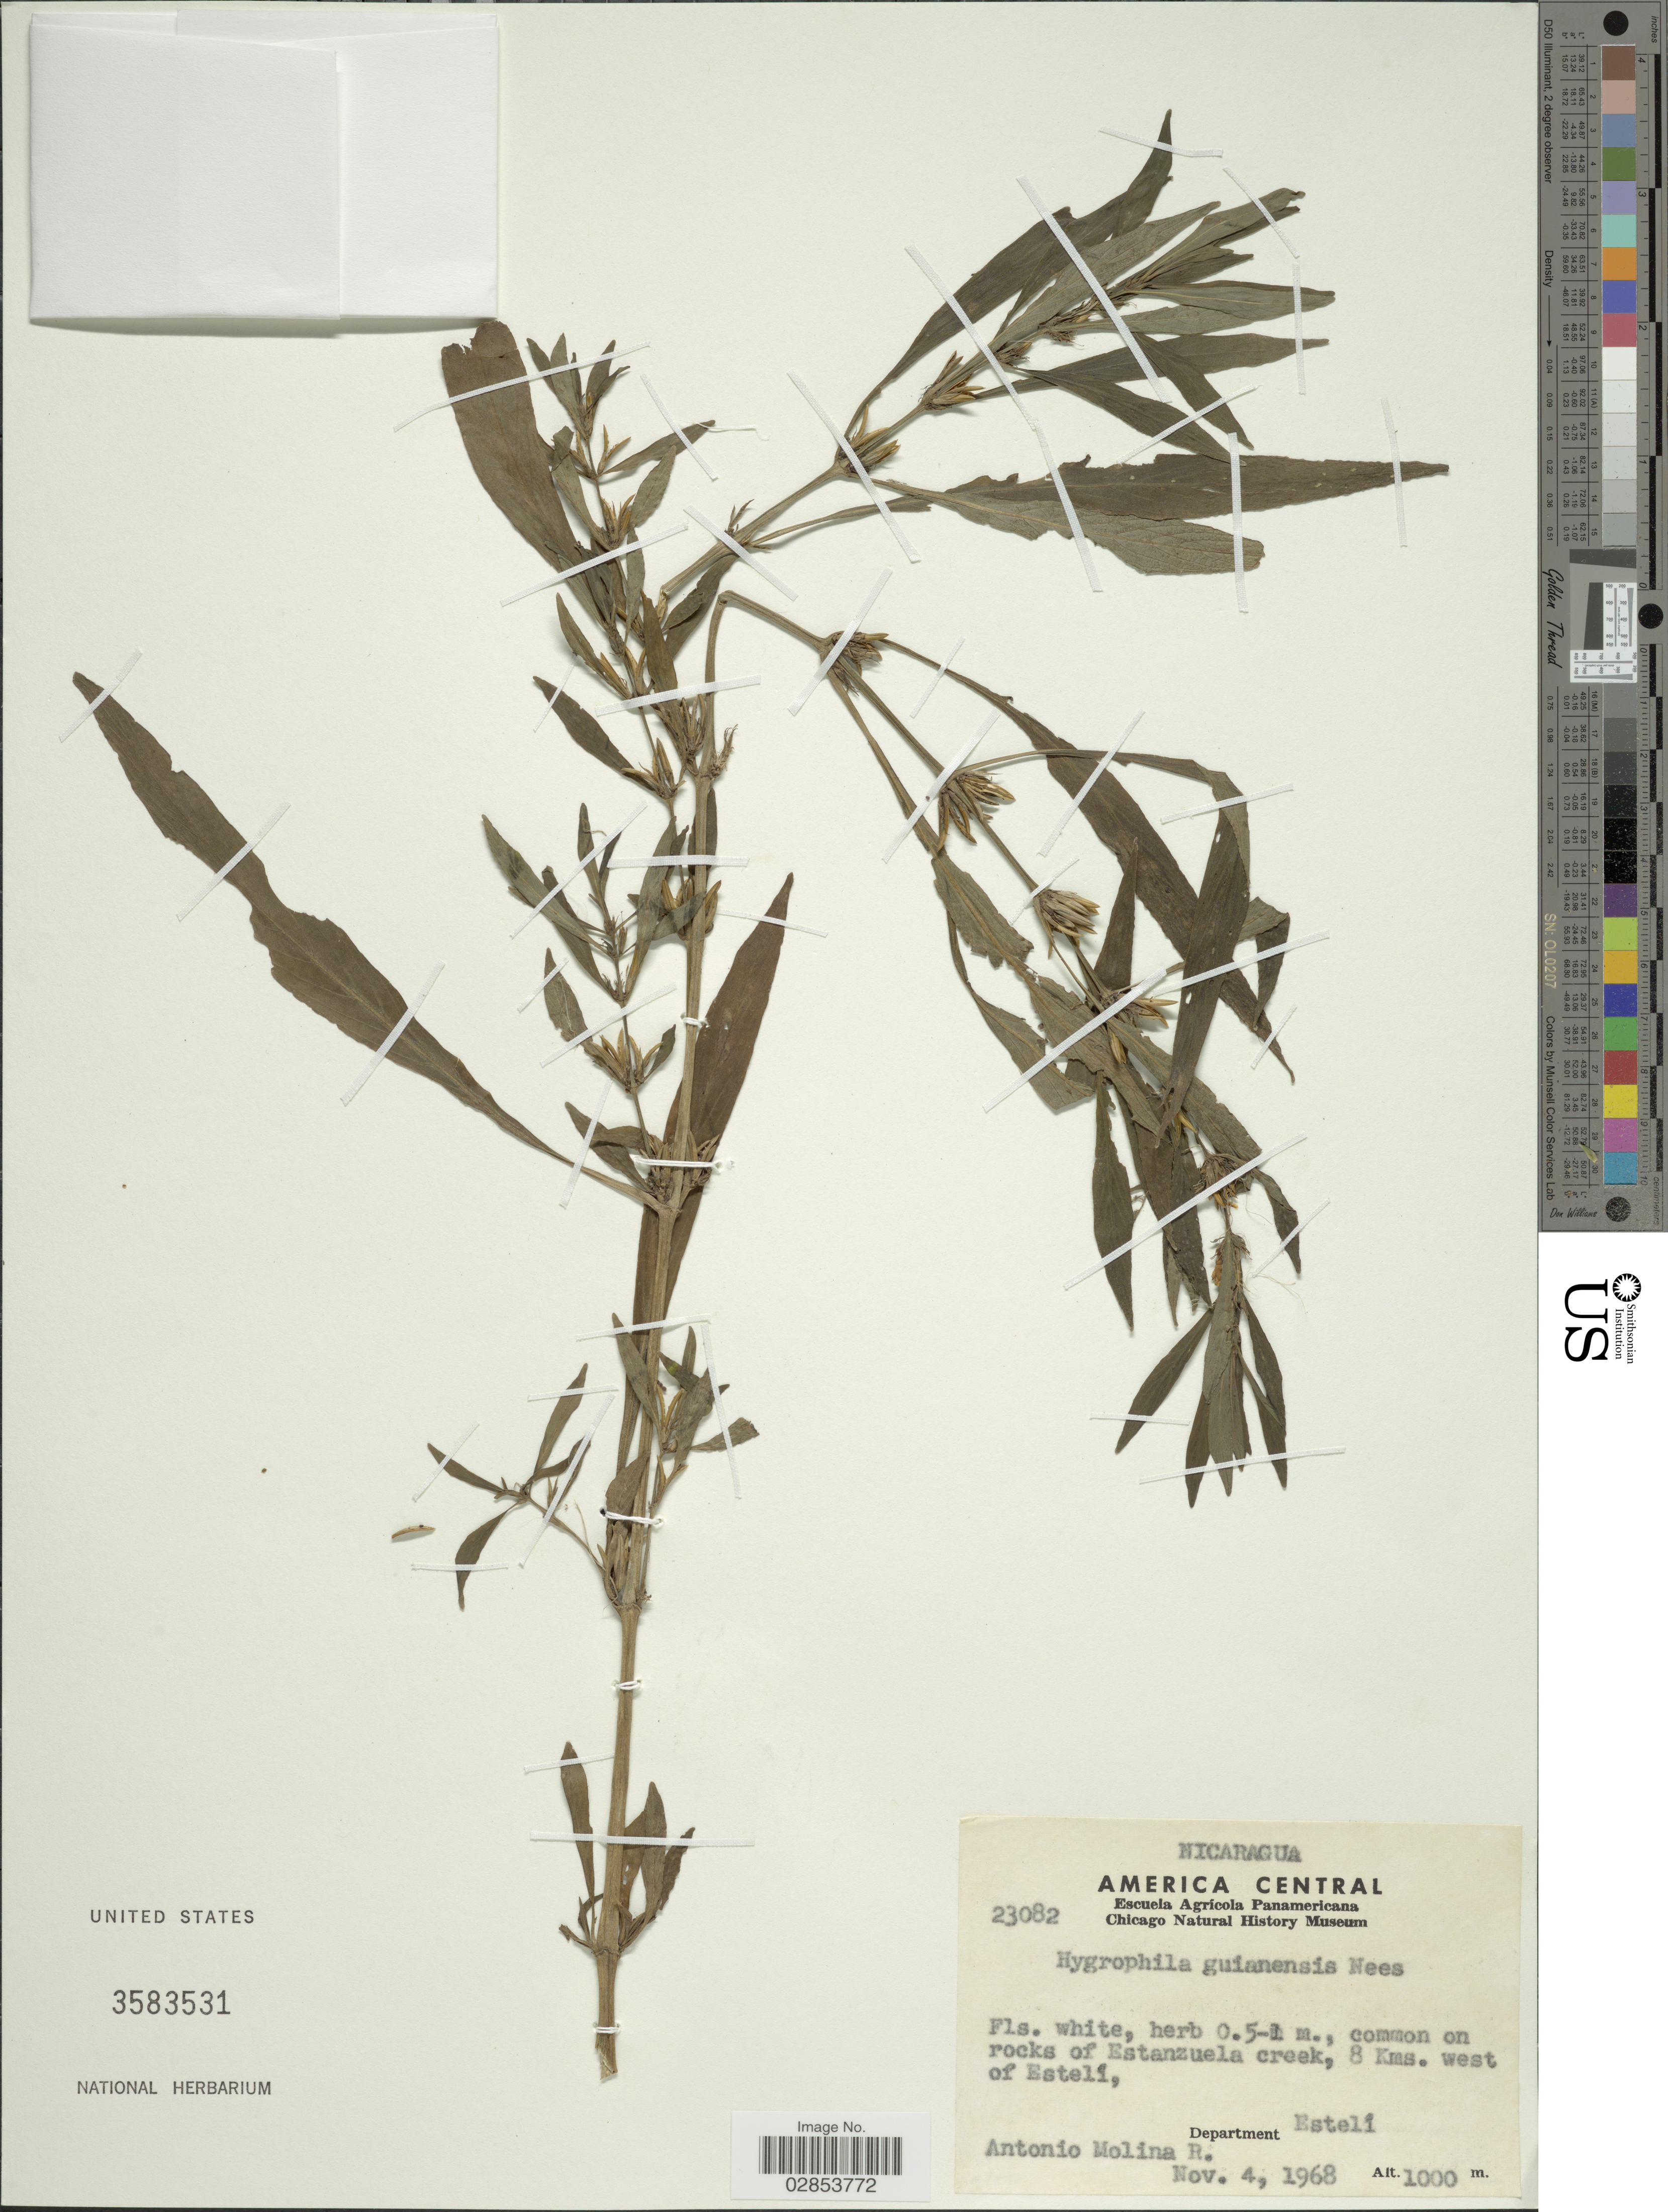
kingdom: Plantae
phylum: Tracheophyta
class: Magnoliopsida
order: Lamiales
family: Acanthaceae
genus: Hygrophila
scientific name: Hygrophila costata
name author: Nees & T. Nees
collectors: A. Molina R.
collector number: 23082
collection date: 1968-11-04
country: Nicaragua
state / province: Esteli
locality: Common on rocks of Estanzuela creek, 8 Kms. west of Estelí, Department Estelí.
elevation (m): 1000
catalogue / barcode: US 3583531